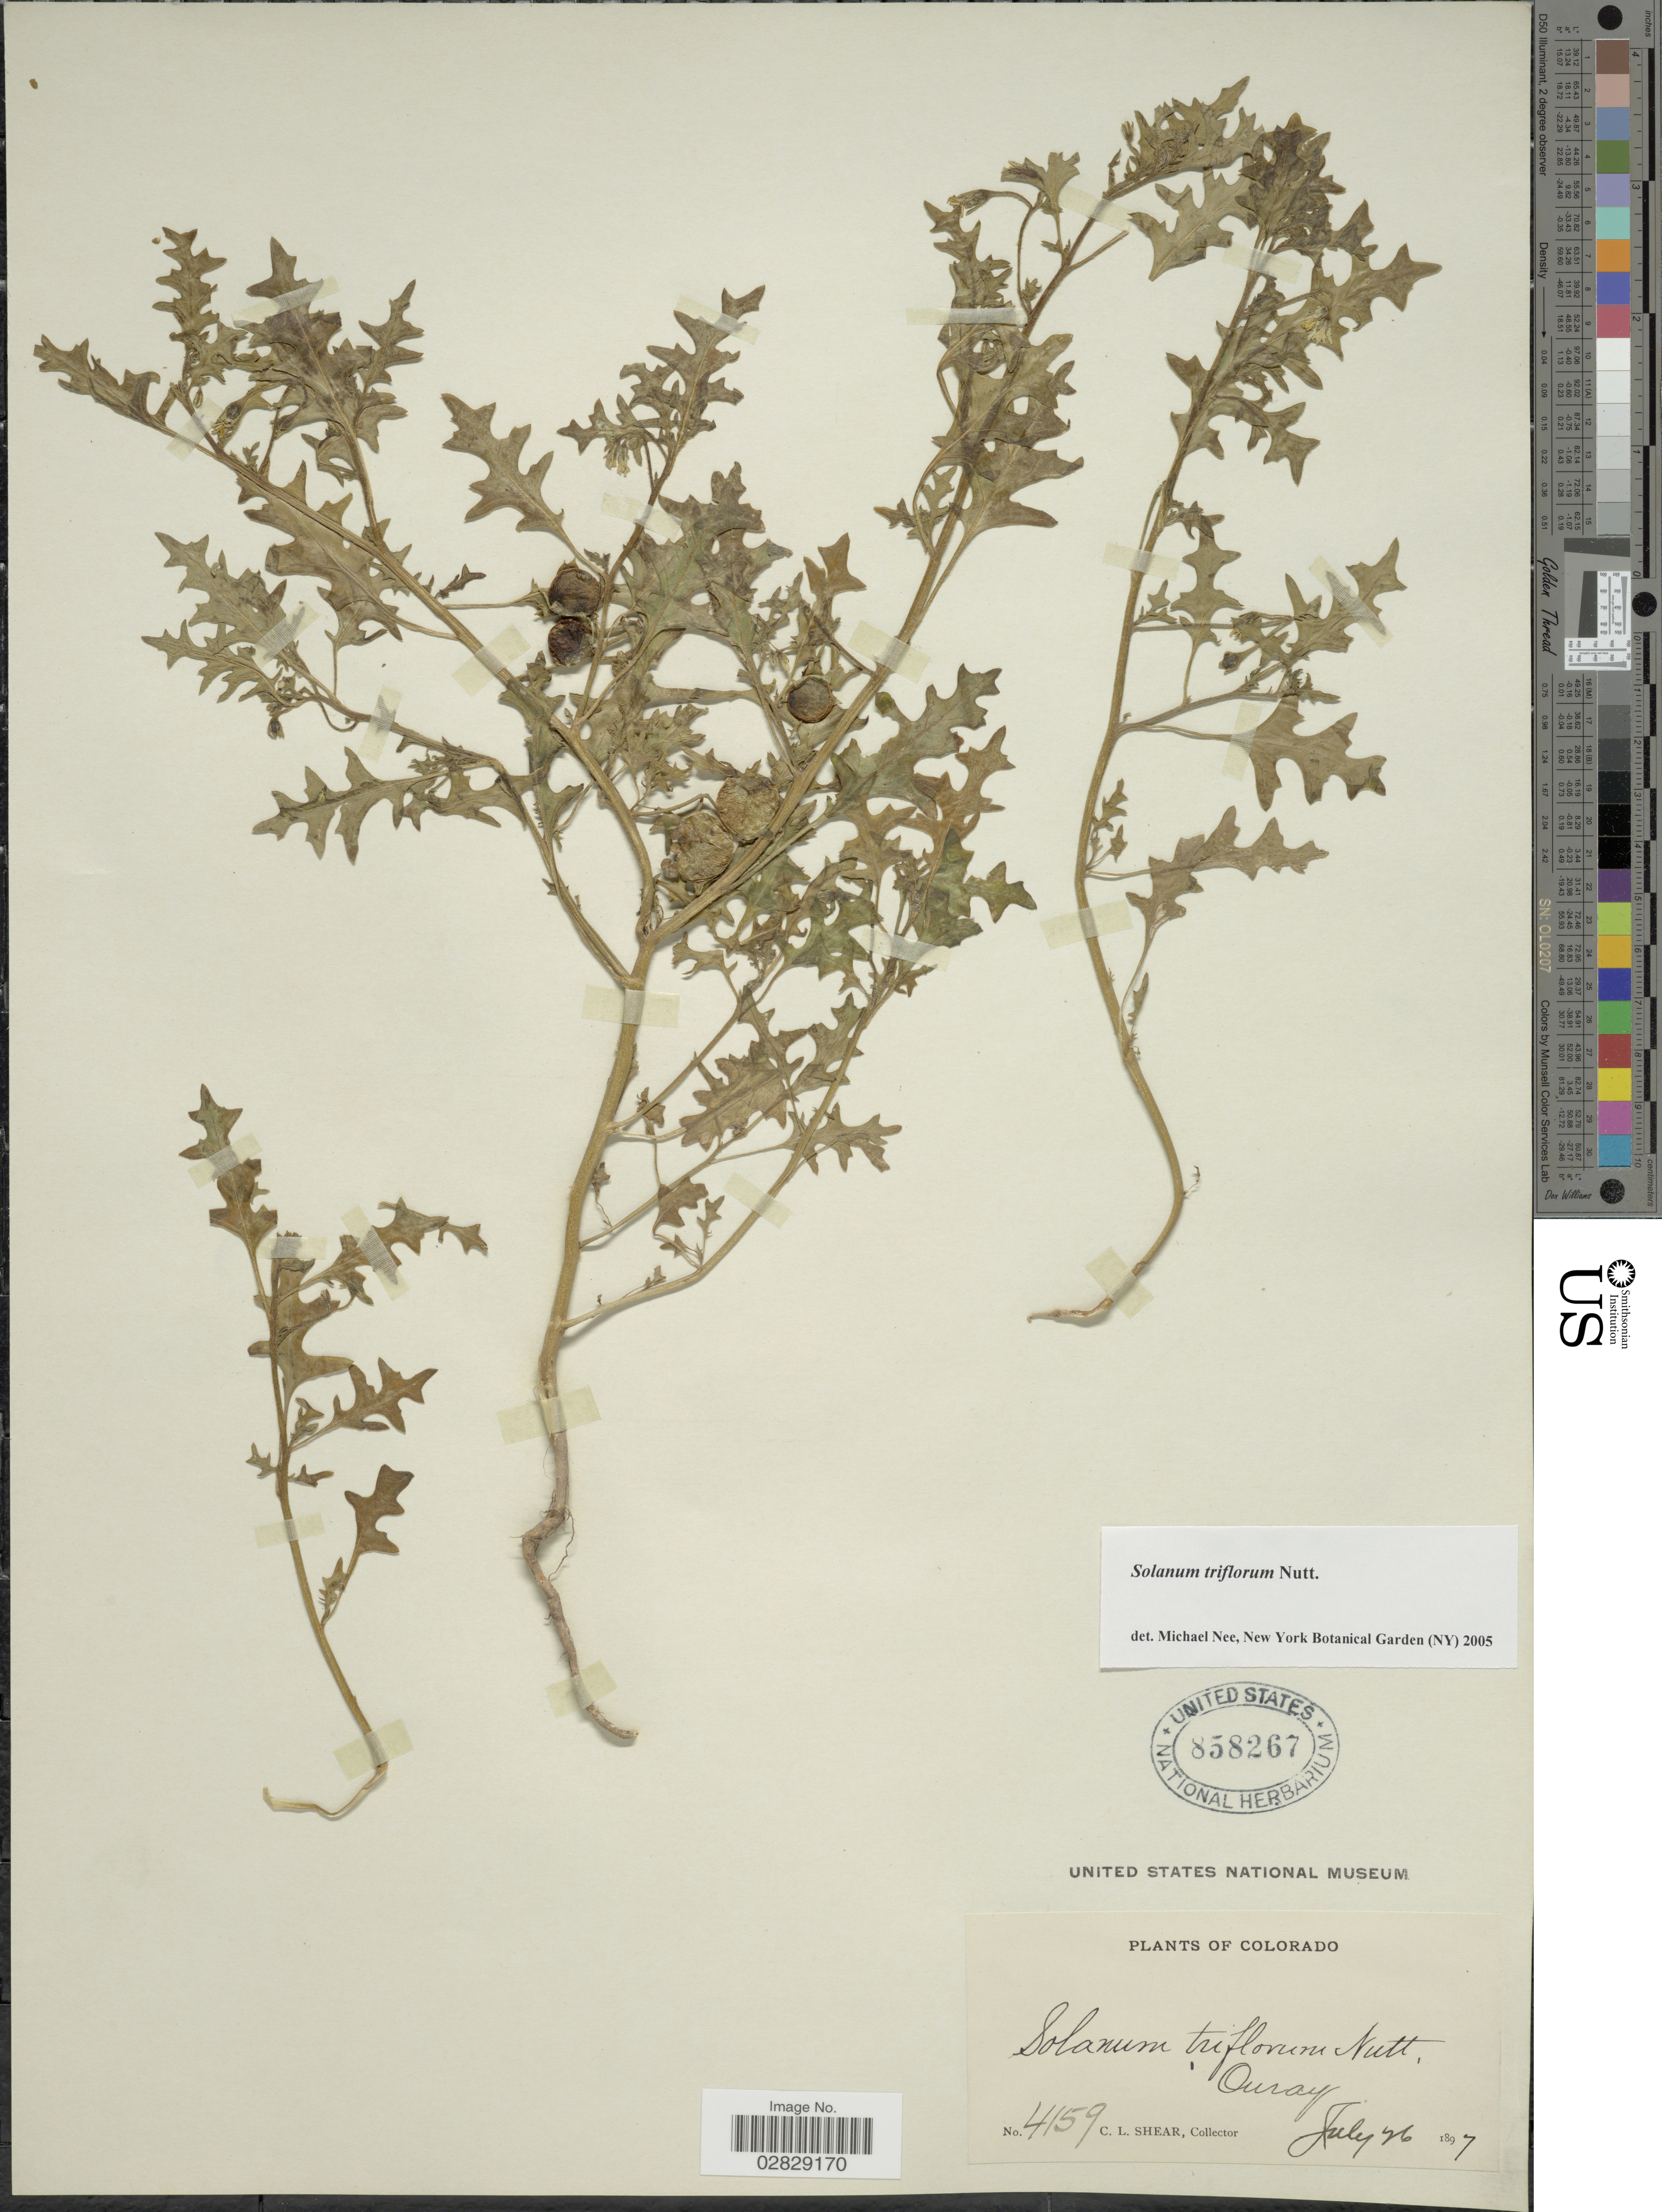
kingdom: Plantae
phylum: Tracheophyta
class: Magnoliopsida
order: Solanales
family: Solanaceae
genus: Solanum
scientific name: Solanum triflorum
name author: Nutt.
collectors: C. L. Shear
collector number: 4159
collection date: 1897-07-26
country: United States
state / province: Colorado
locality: Ouray.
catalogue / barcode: US 858267